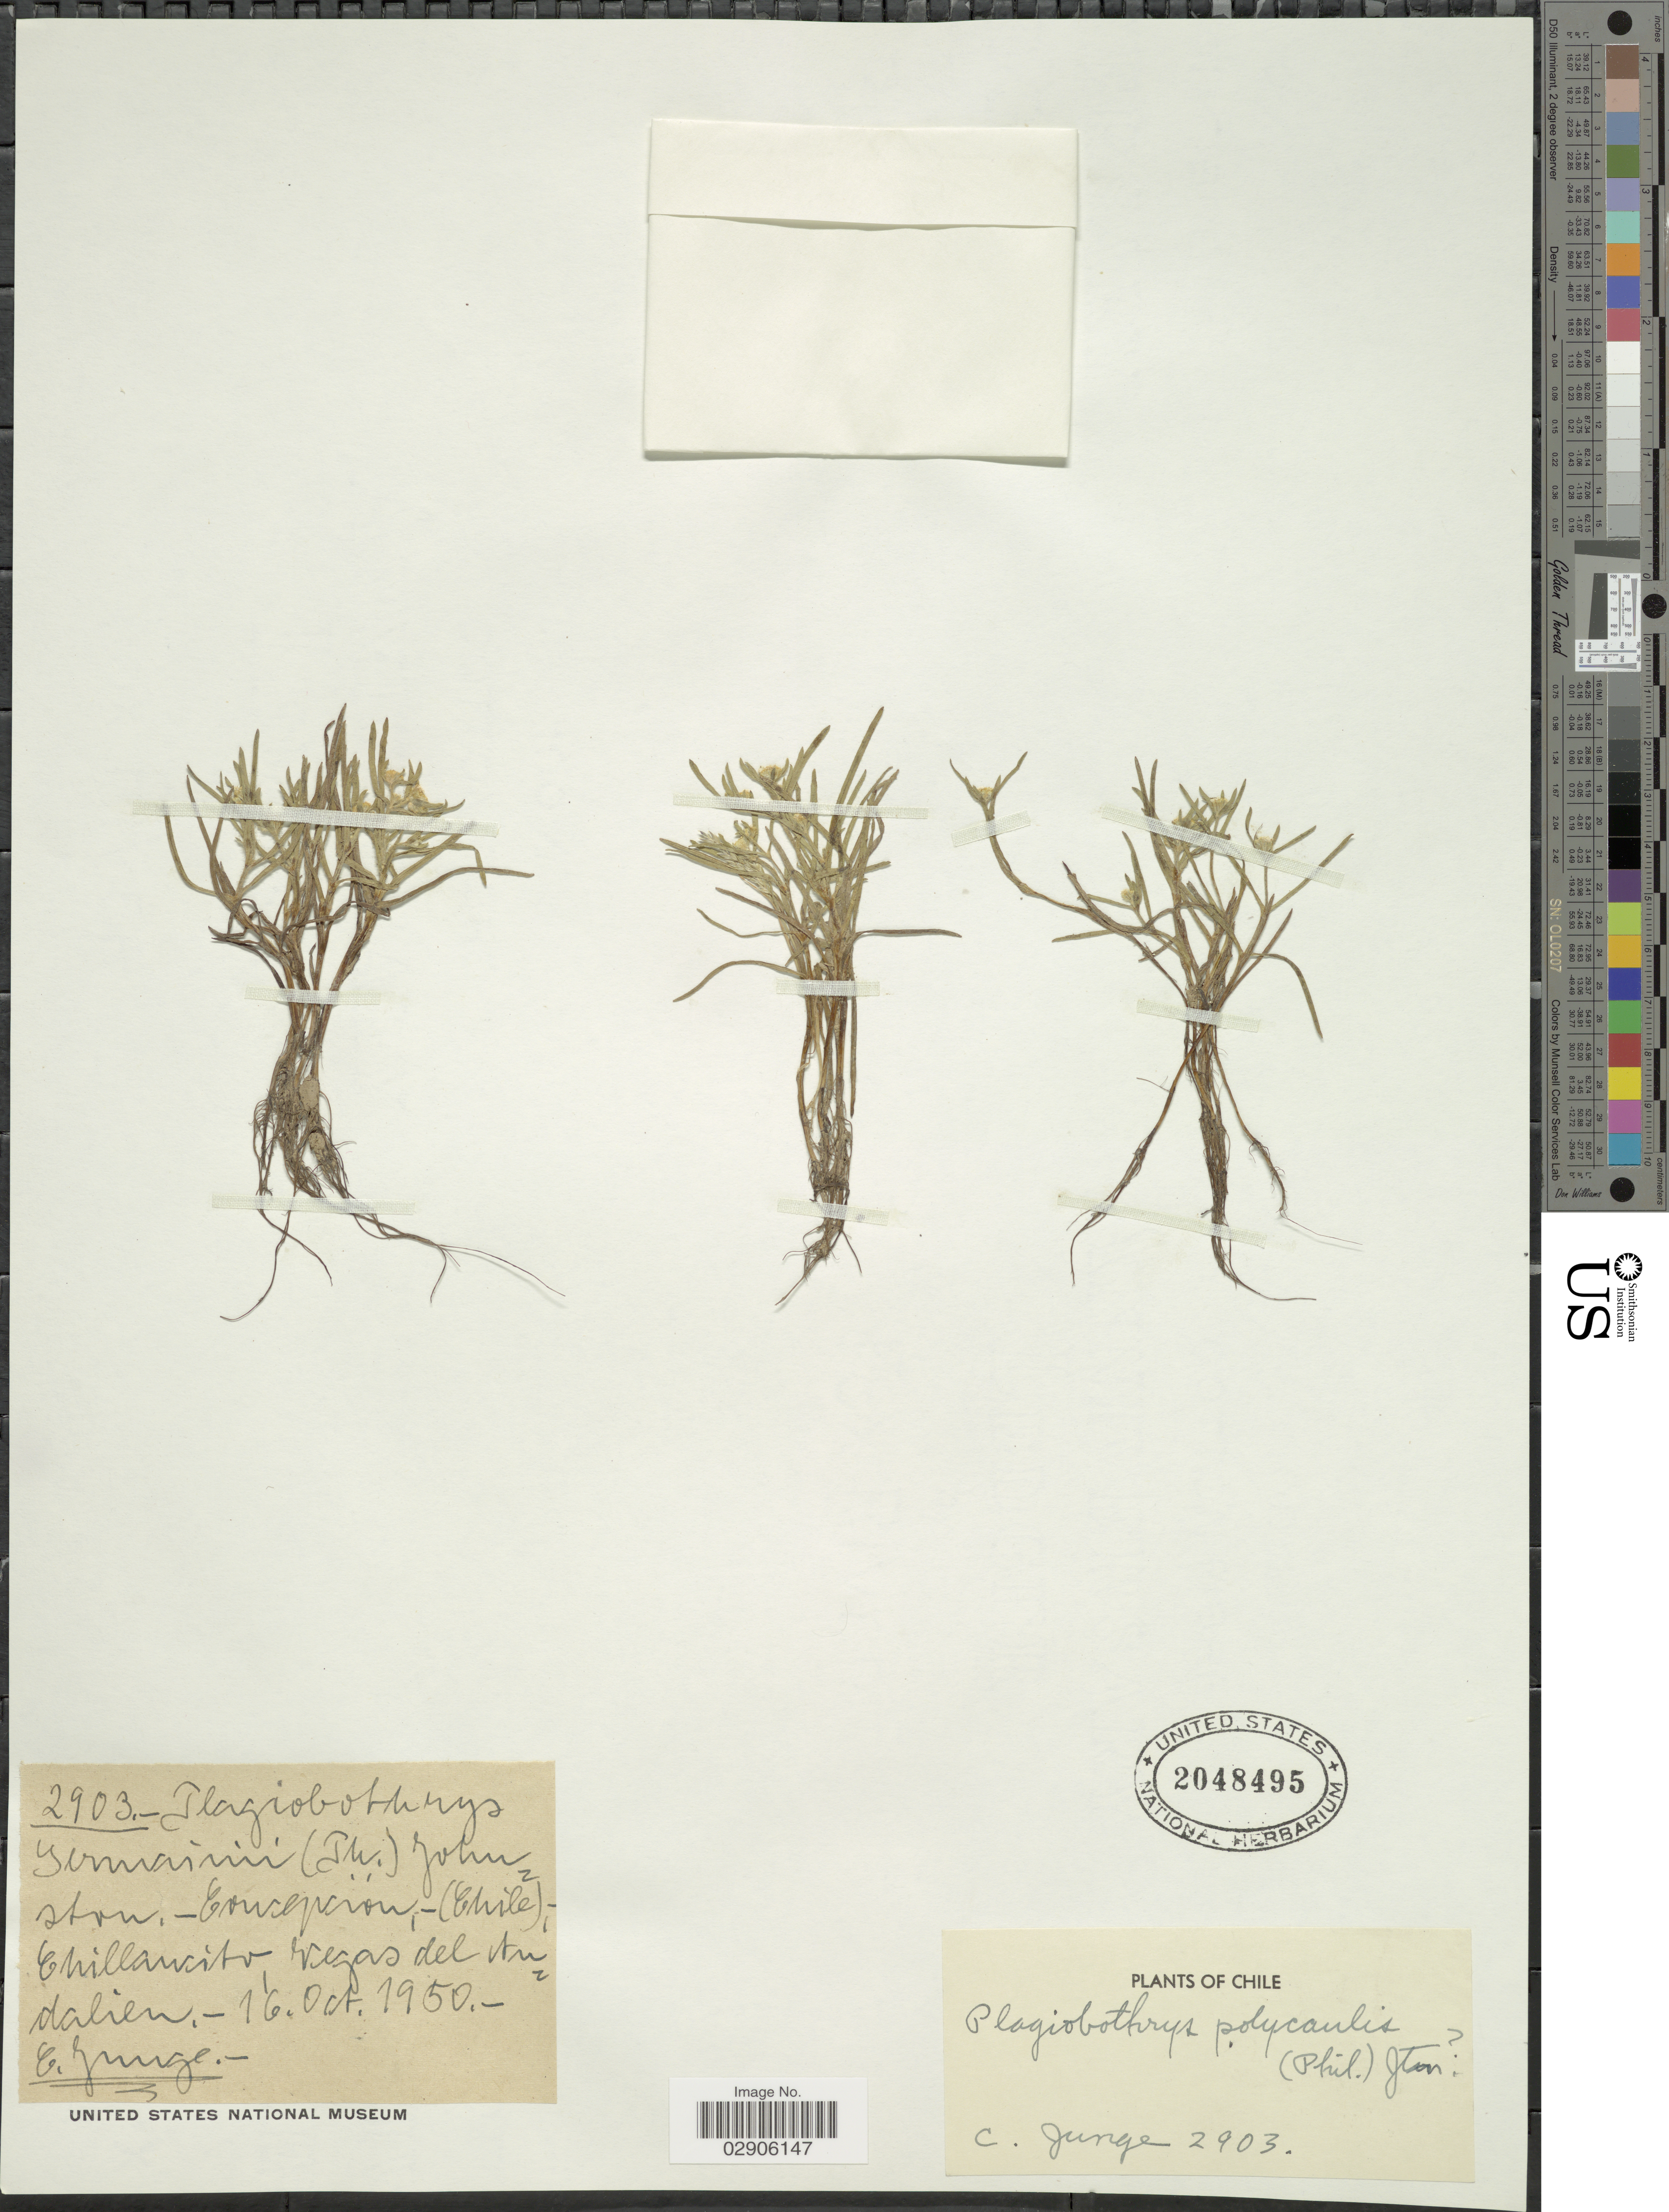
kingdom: Plantae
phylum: Tracheophyta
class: Magnoliopsida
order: Boraginales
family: Boraginaceae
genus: Plagiobothrys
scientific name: Plagiobothrys polycaulis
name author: (Phil.) I.M. Johnst.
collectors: C. Junge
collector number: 2903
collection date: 1950-10-16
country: Chile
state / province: Bio-Bío (VIII)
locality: Concepción, Chillancito vega del Andalien.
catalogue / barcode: US 2048495